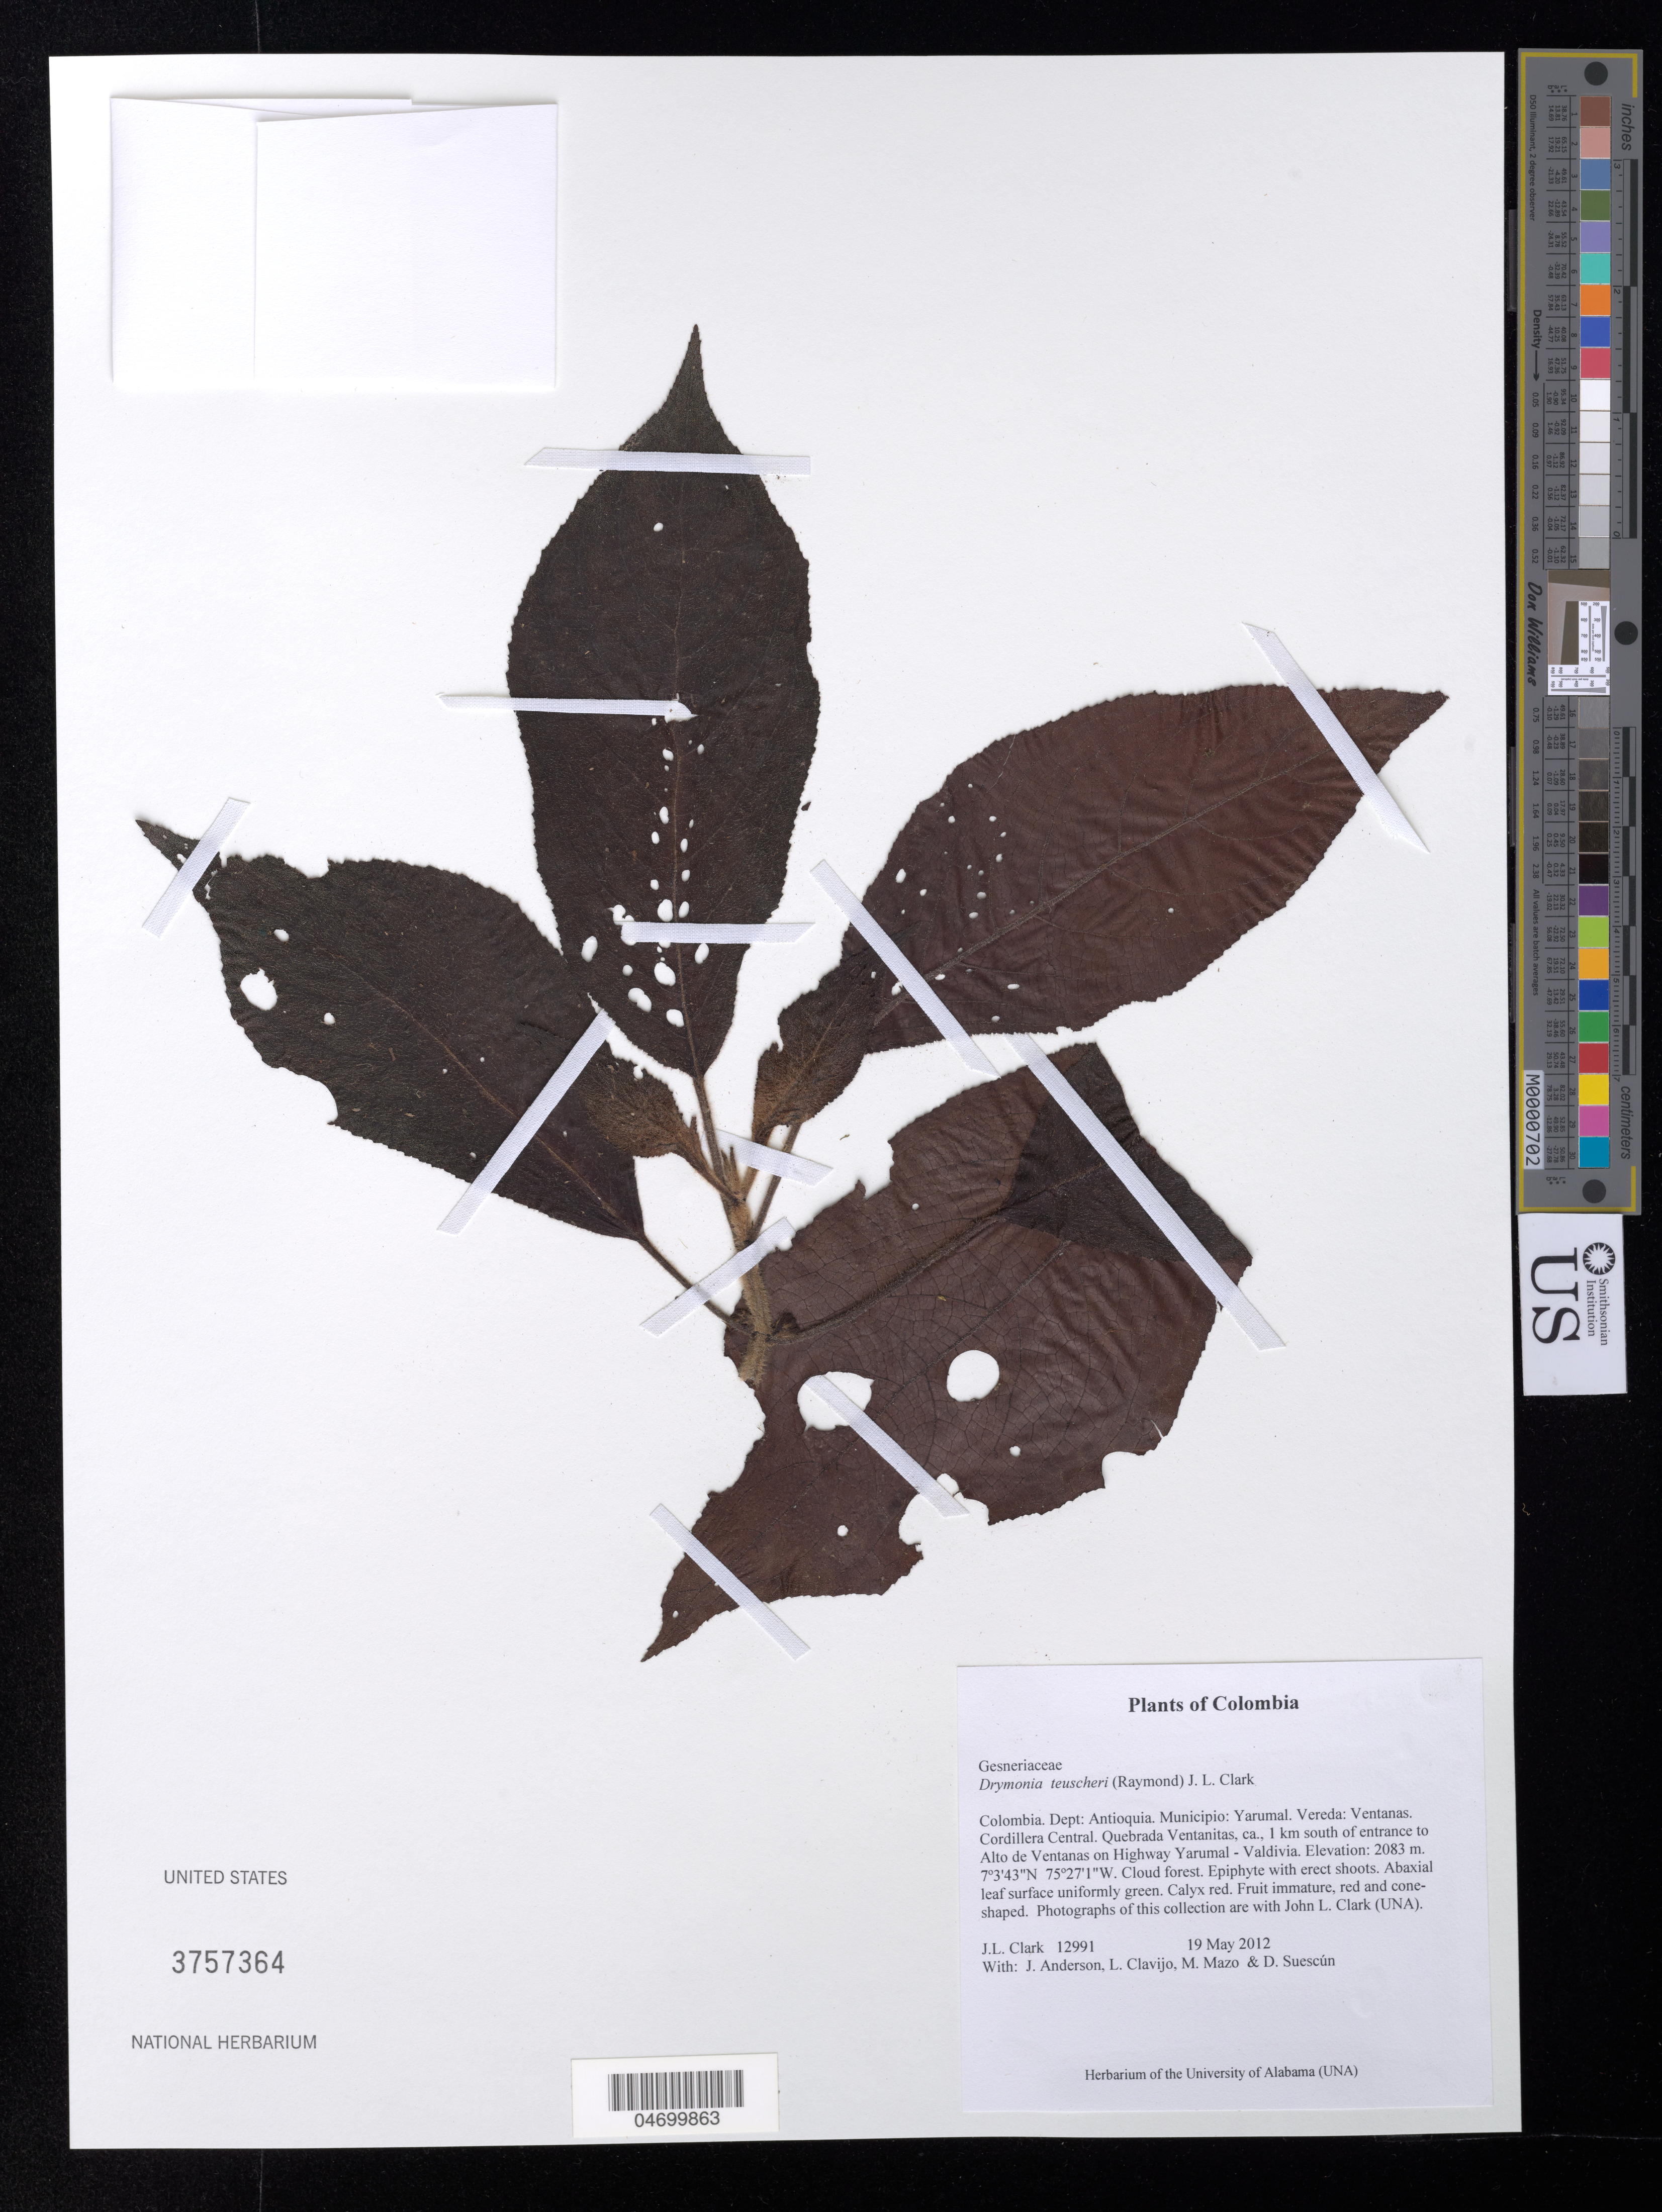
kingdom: Plantae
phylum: Tracheophyta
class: Magnoliopsida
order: Lamiales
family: Gesneriaceae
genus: Drymonia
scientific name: Drymonia teuscheri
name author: (Raymond) J.L. Clark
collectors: J. L. Clark, J. Anderson, L. Clavijo & M. Mazo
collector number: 12991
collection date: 2012-05-19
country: Colombia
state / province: Antioquia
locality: Dept: Antioquia. Municipio: Yarumal. Vereda: Ventanas. Cordillera Central. Quebrada Ventanitas, ca. 1 km south of entrance to Alto de Ventanas on Highway Yarumal - Valdivia.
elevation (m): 2083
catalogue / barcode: US 3757364